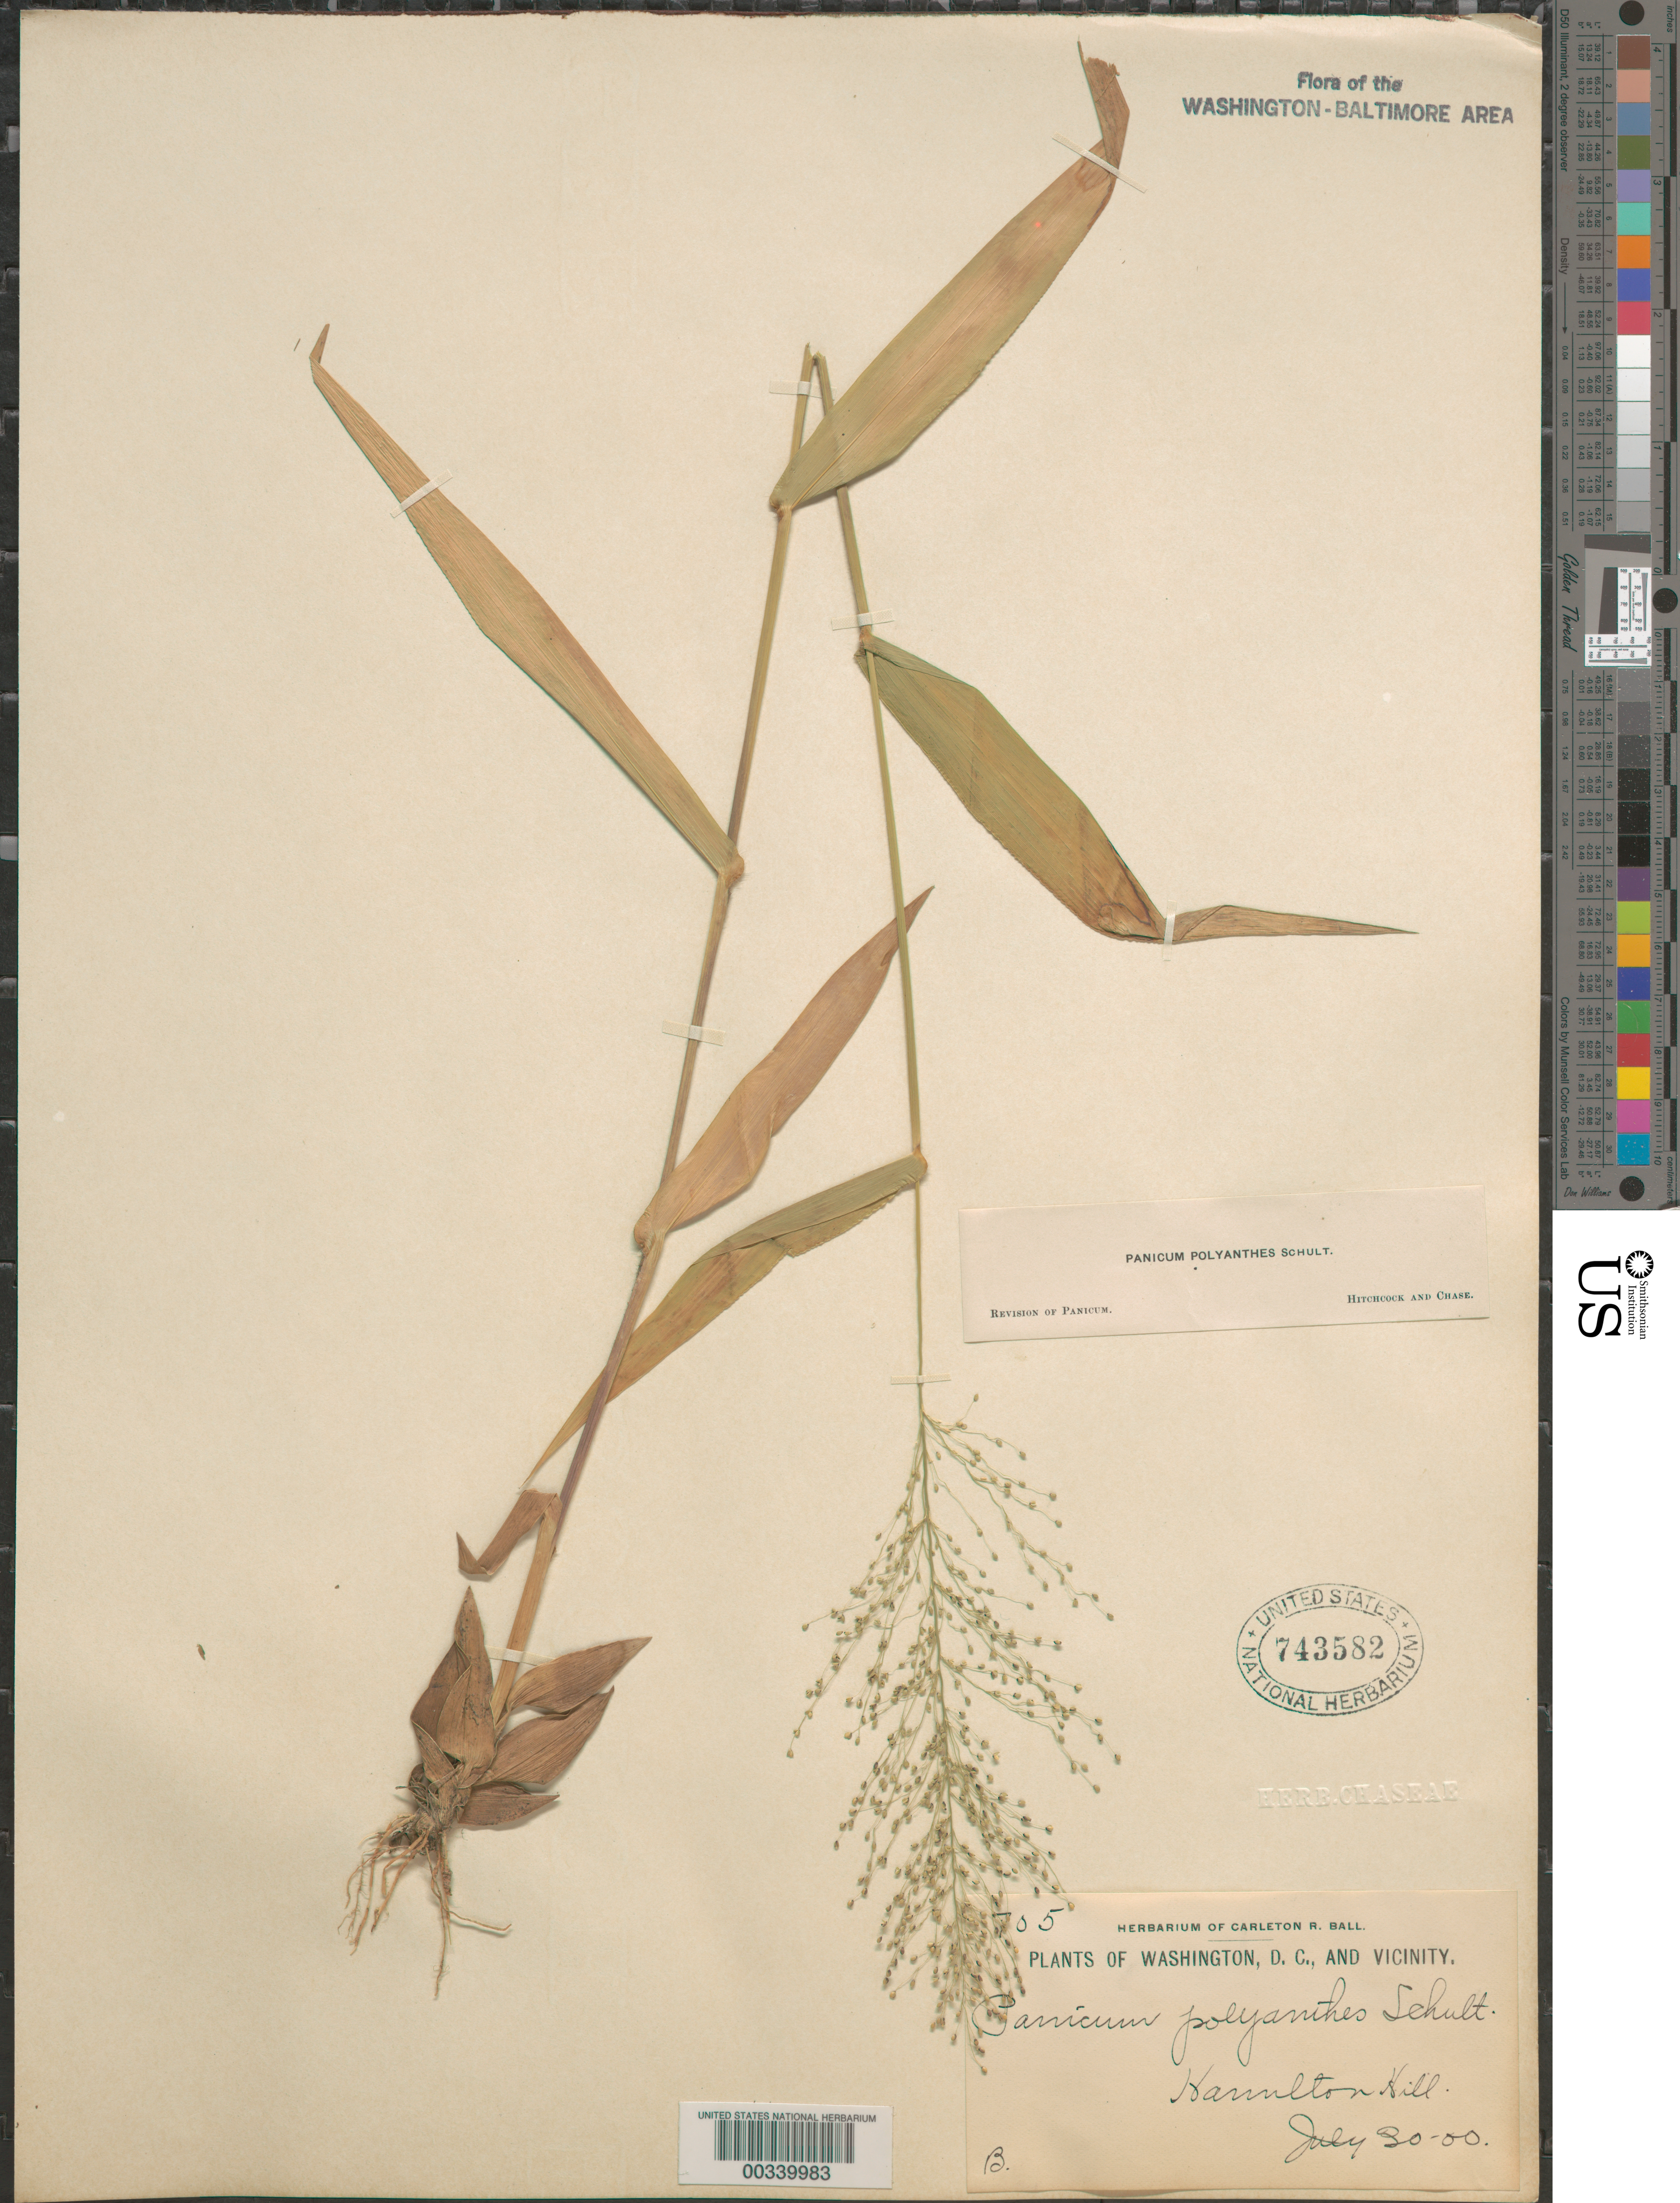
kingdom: Plantae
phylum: Tracheophyta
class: Liliopsida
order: Poales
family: Poaceae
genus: Dichanthelium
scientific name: Dichanthelium sphaerocarpon var. isophyllum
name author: (Scribn.) Gould & C.A. Clark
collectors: C. R. Ball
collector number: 705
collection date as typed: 30 Jul 1900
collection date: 1900-07-30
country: United States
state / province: District of Columbia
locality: Hamilton Hill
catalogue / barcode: US 743582